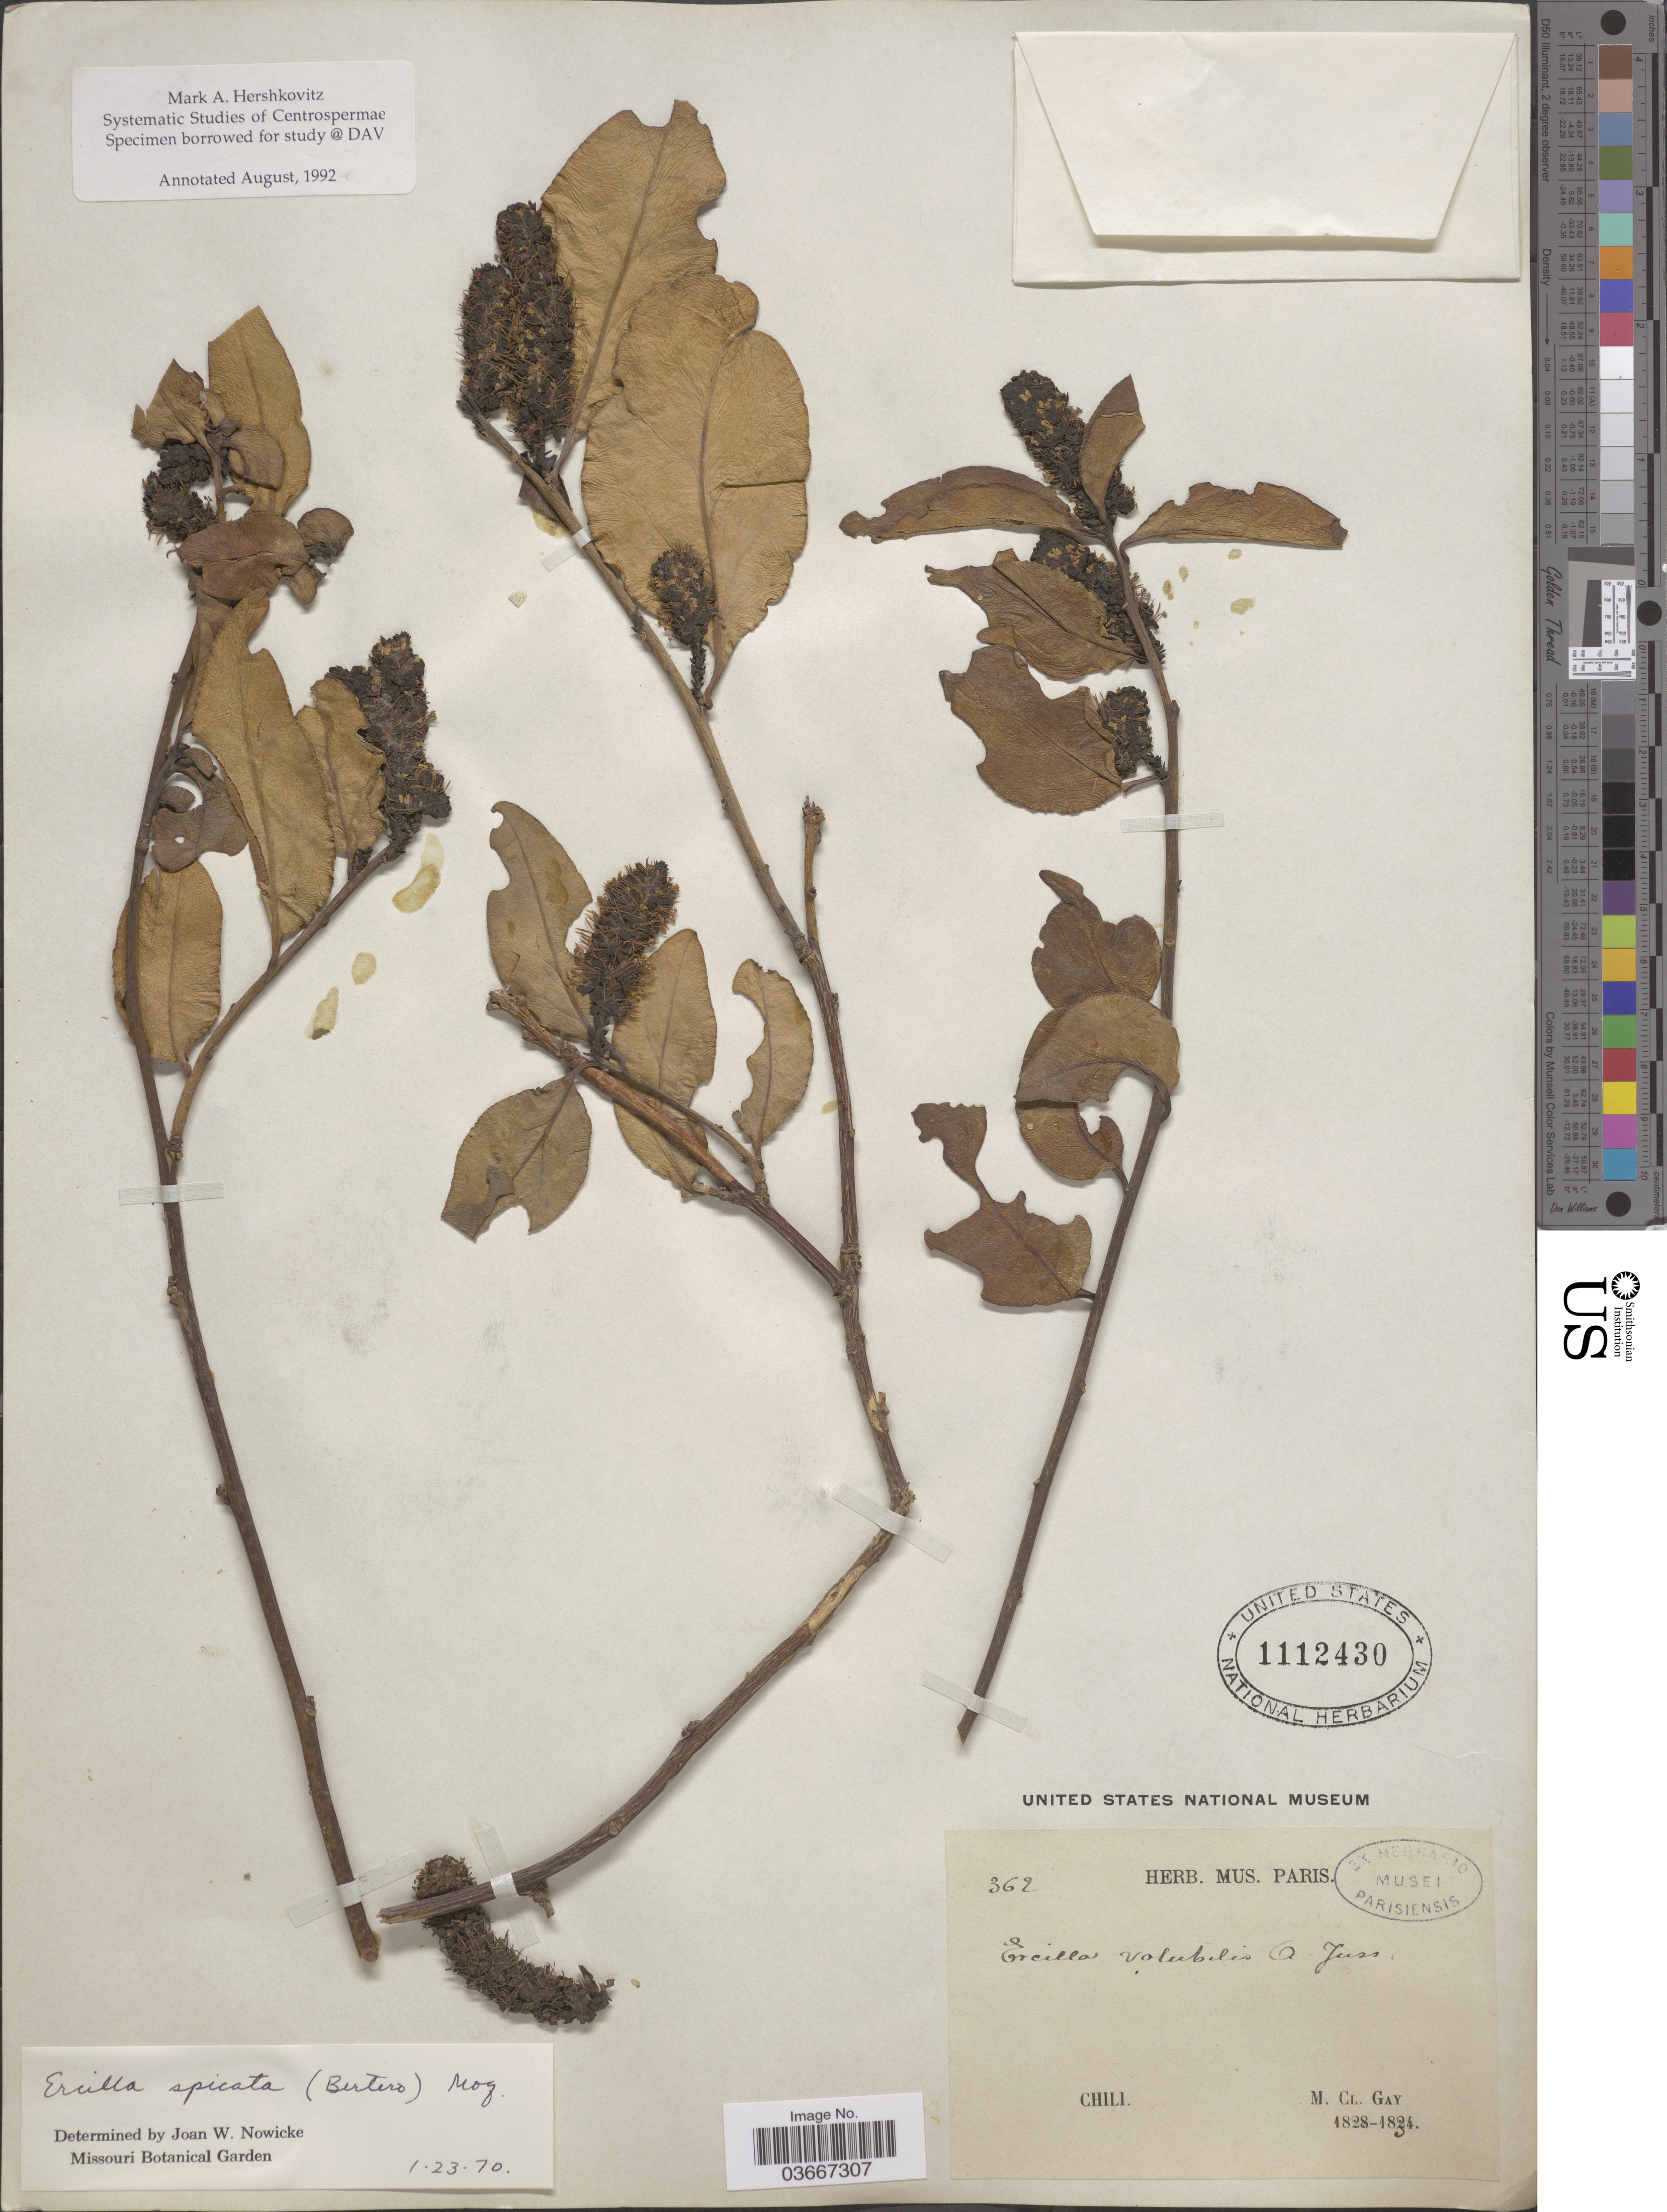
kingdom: Plantae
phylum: Tracheophyta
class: Magnoliopsida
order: Caryophyllales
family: Phytolaccaceae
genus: Ercilla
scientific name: Ercilla spicata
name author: (Bertero) Moq.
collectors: M. Gay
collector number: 362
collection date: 1828/1834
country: Chile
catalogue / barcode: US 1112430